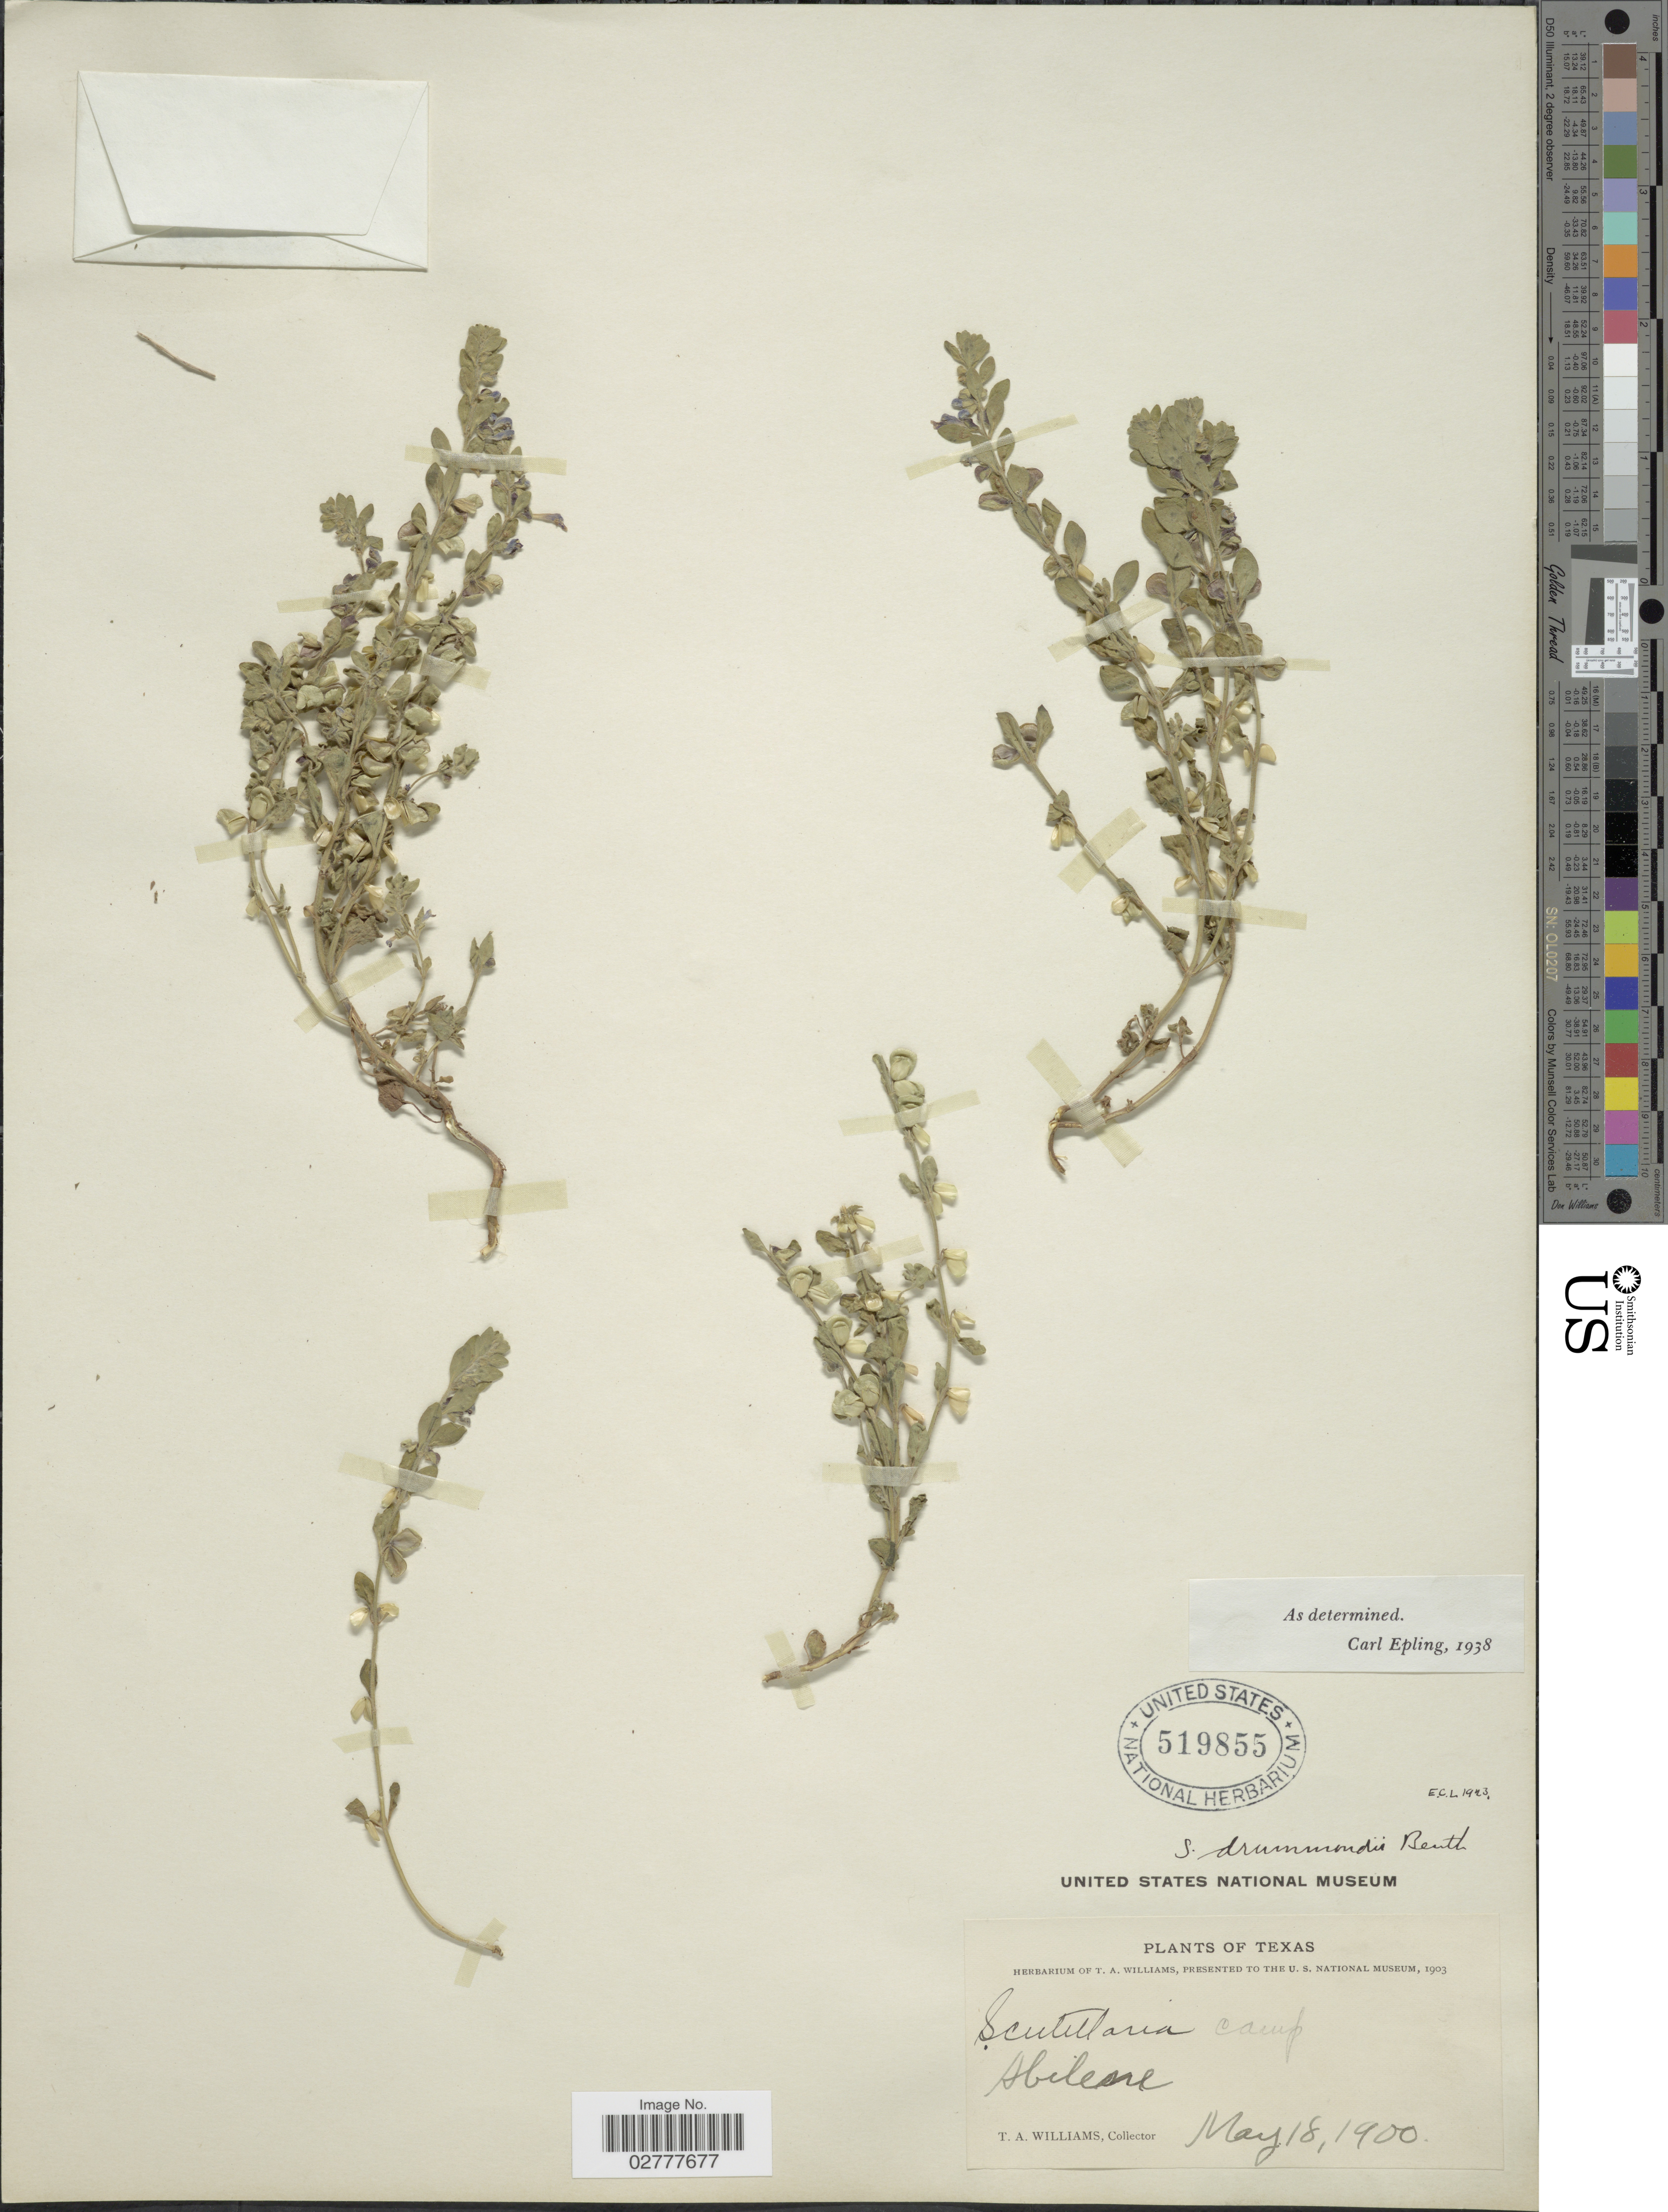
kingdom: Plantae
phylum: Tracheophyta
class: Magnoliopsida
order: Lamiales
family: Lamiaceae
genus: Scutellaria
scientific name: Scutellaria drummondii var. drummondii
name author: Benth.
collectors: T. A. Williams (herbarium)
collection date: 1900-05-18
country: United States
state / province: Texas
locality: Abilene.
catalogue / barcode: US 519855